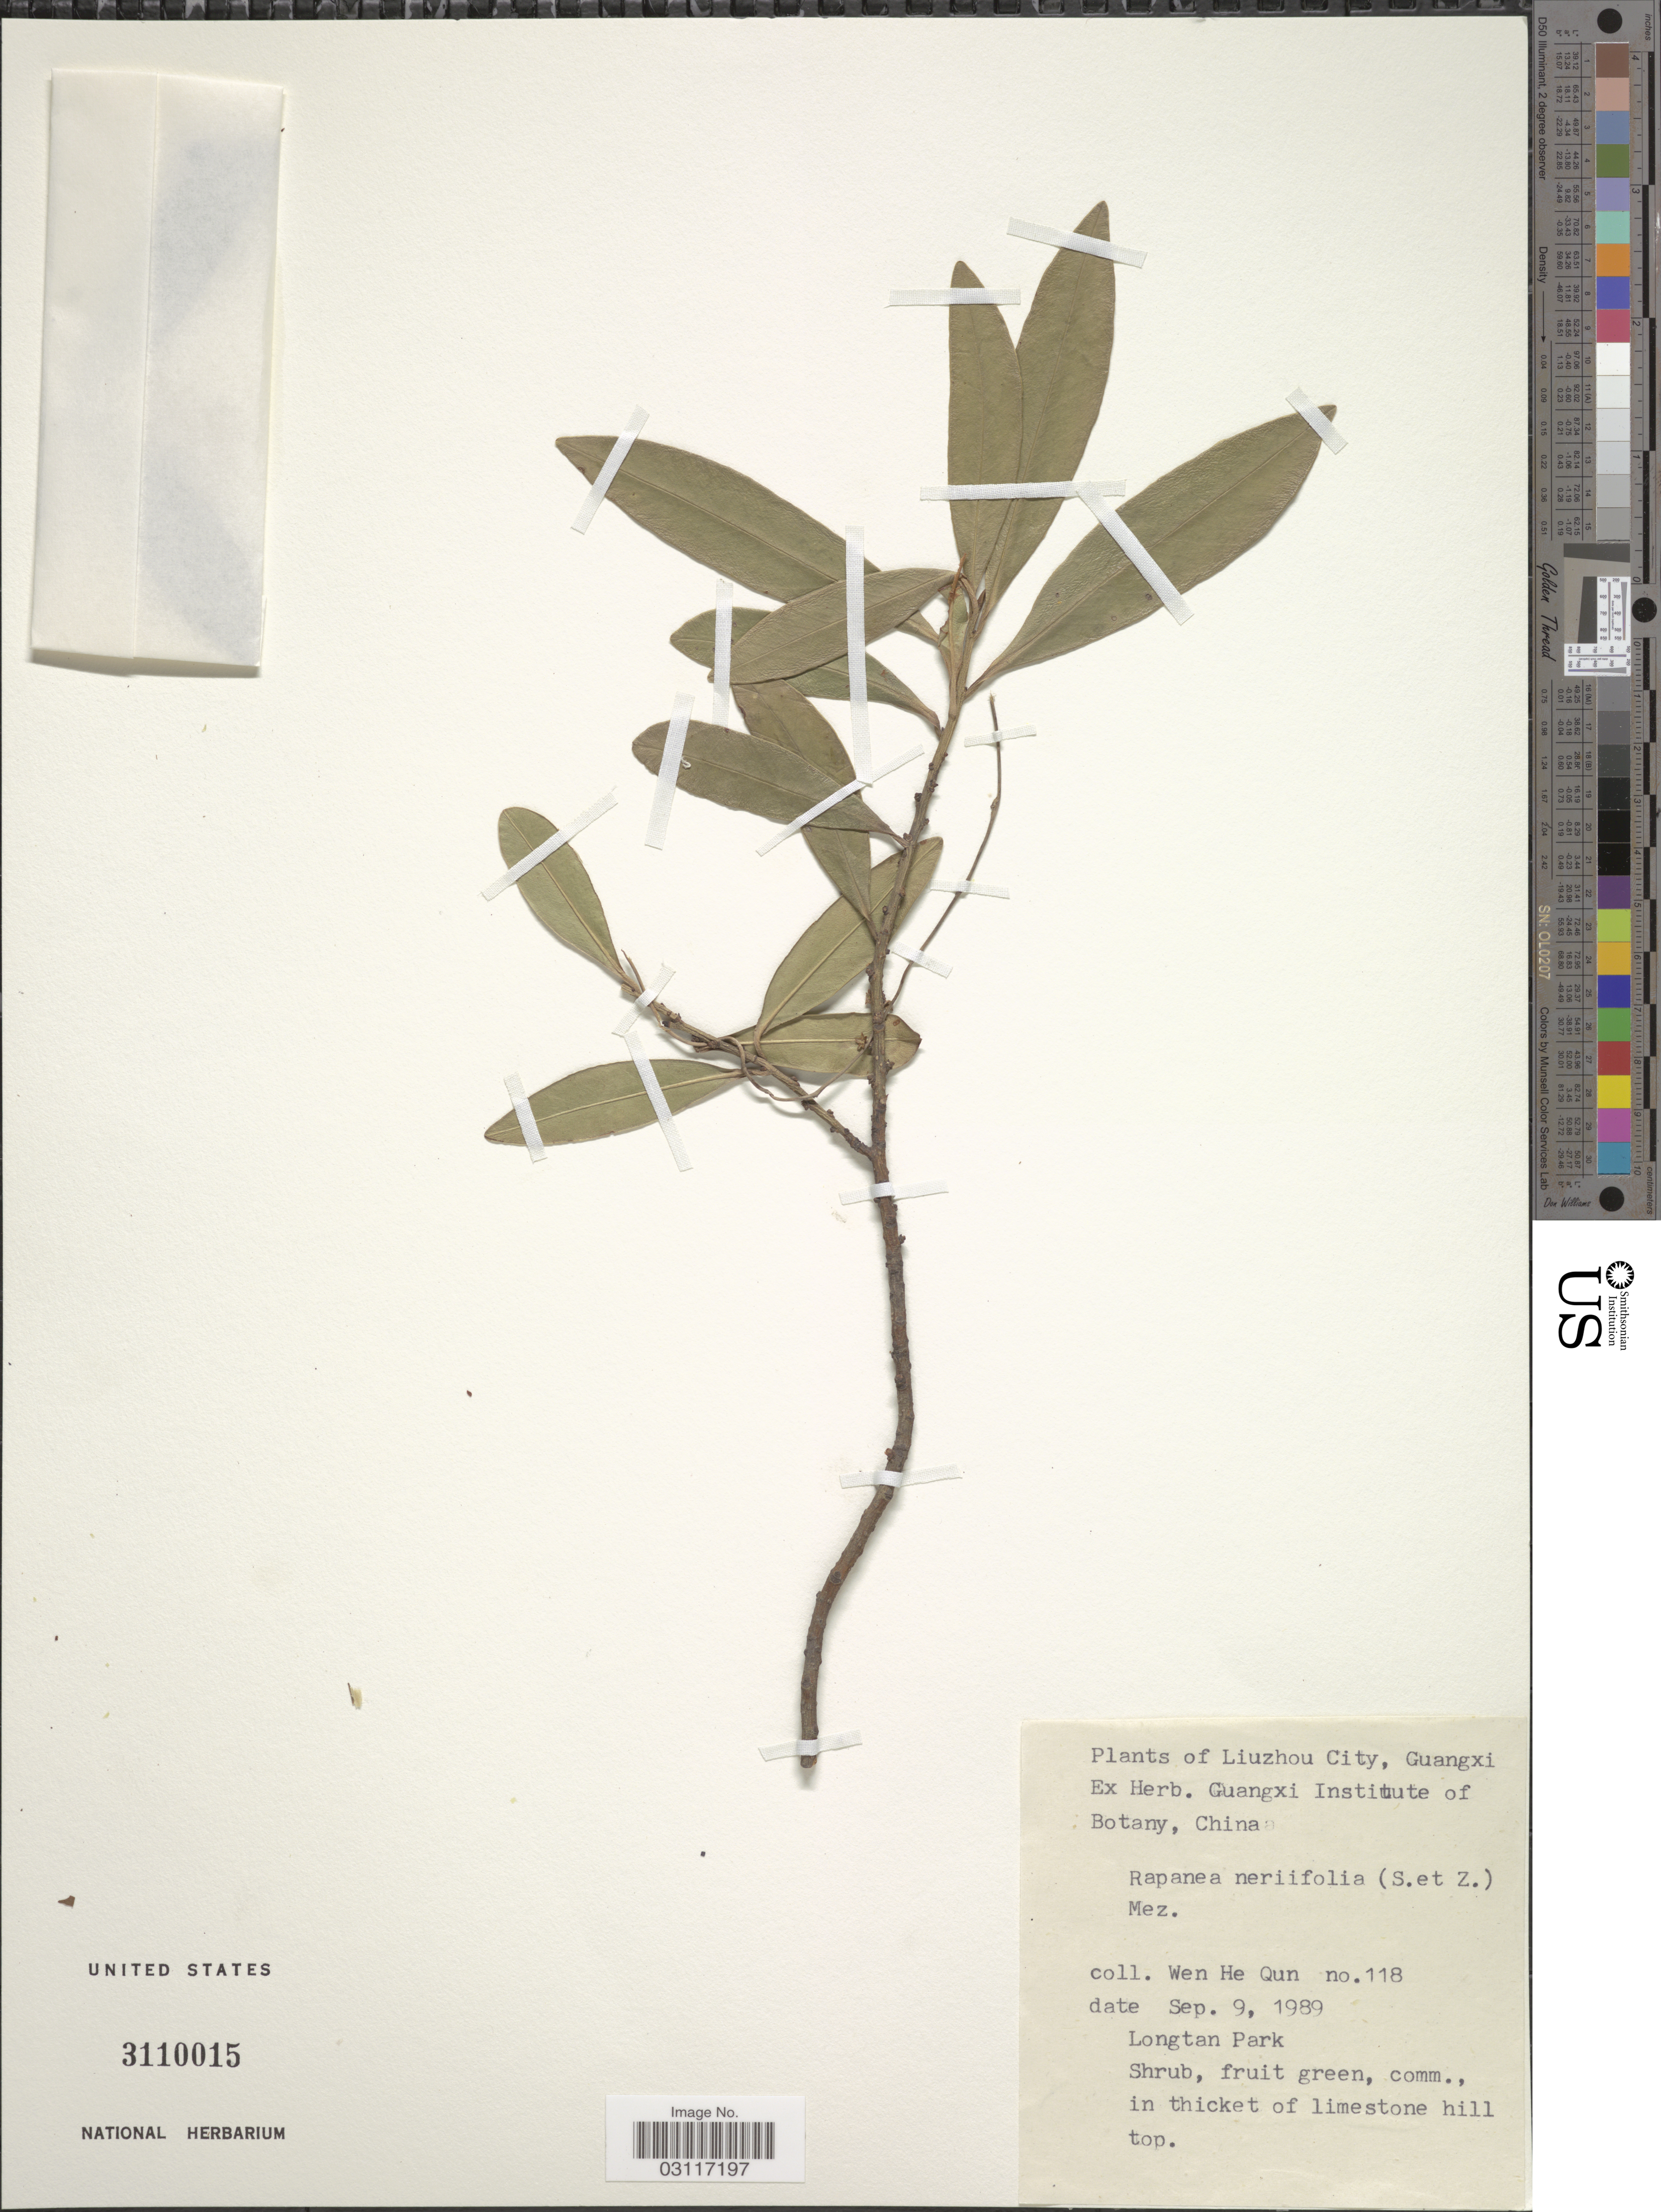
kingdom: Plantae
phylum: Tracheophyta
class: Magnoliopsida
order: Ericales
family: Primulaceae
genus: Myrsine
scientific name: Myrsine seguinii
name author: H. Lév.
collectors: W. Qun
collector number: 118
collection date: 1989-09-09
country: China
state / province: Guangxi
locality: Liuzhou City. Longtan Park.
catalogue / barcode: US 3110015